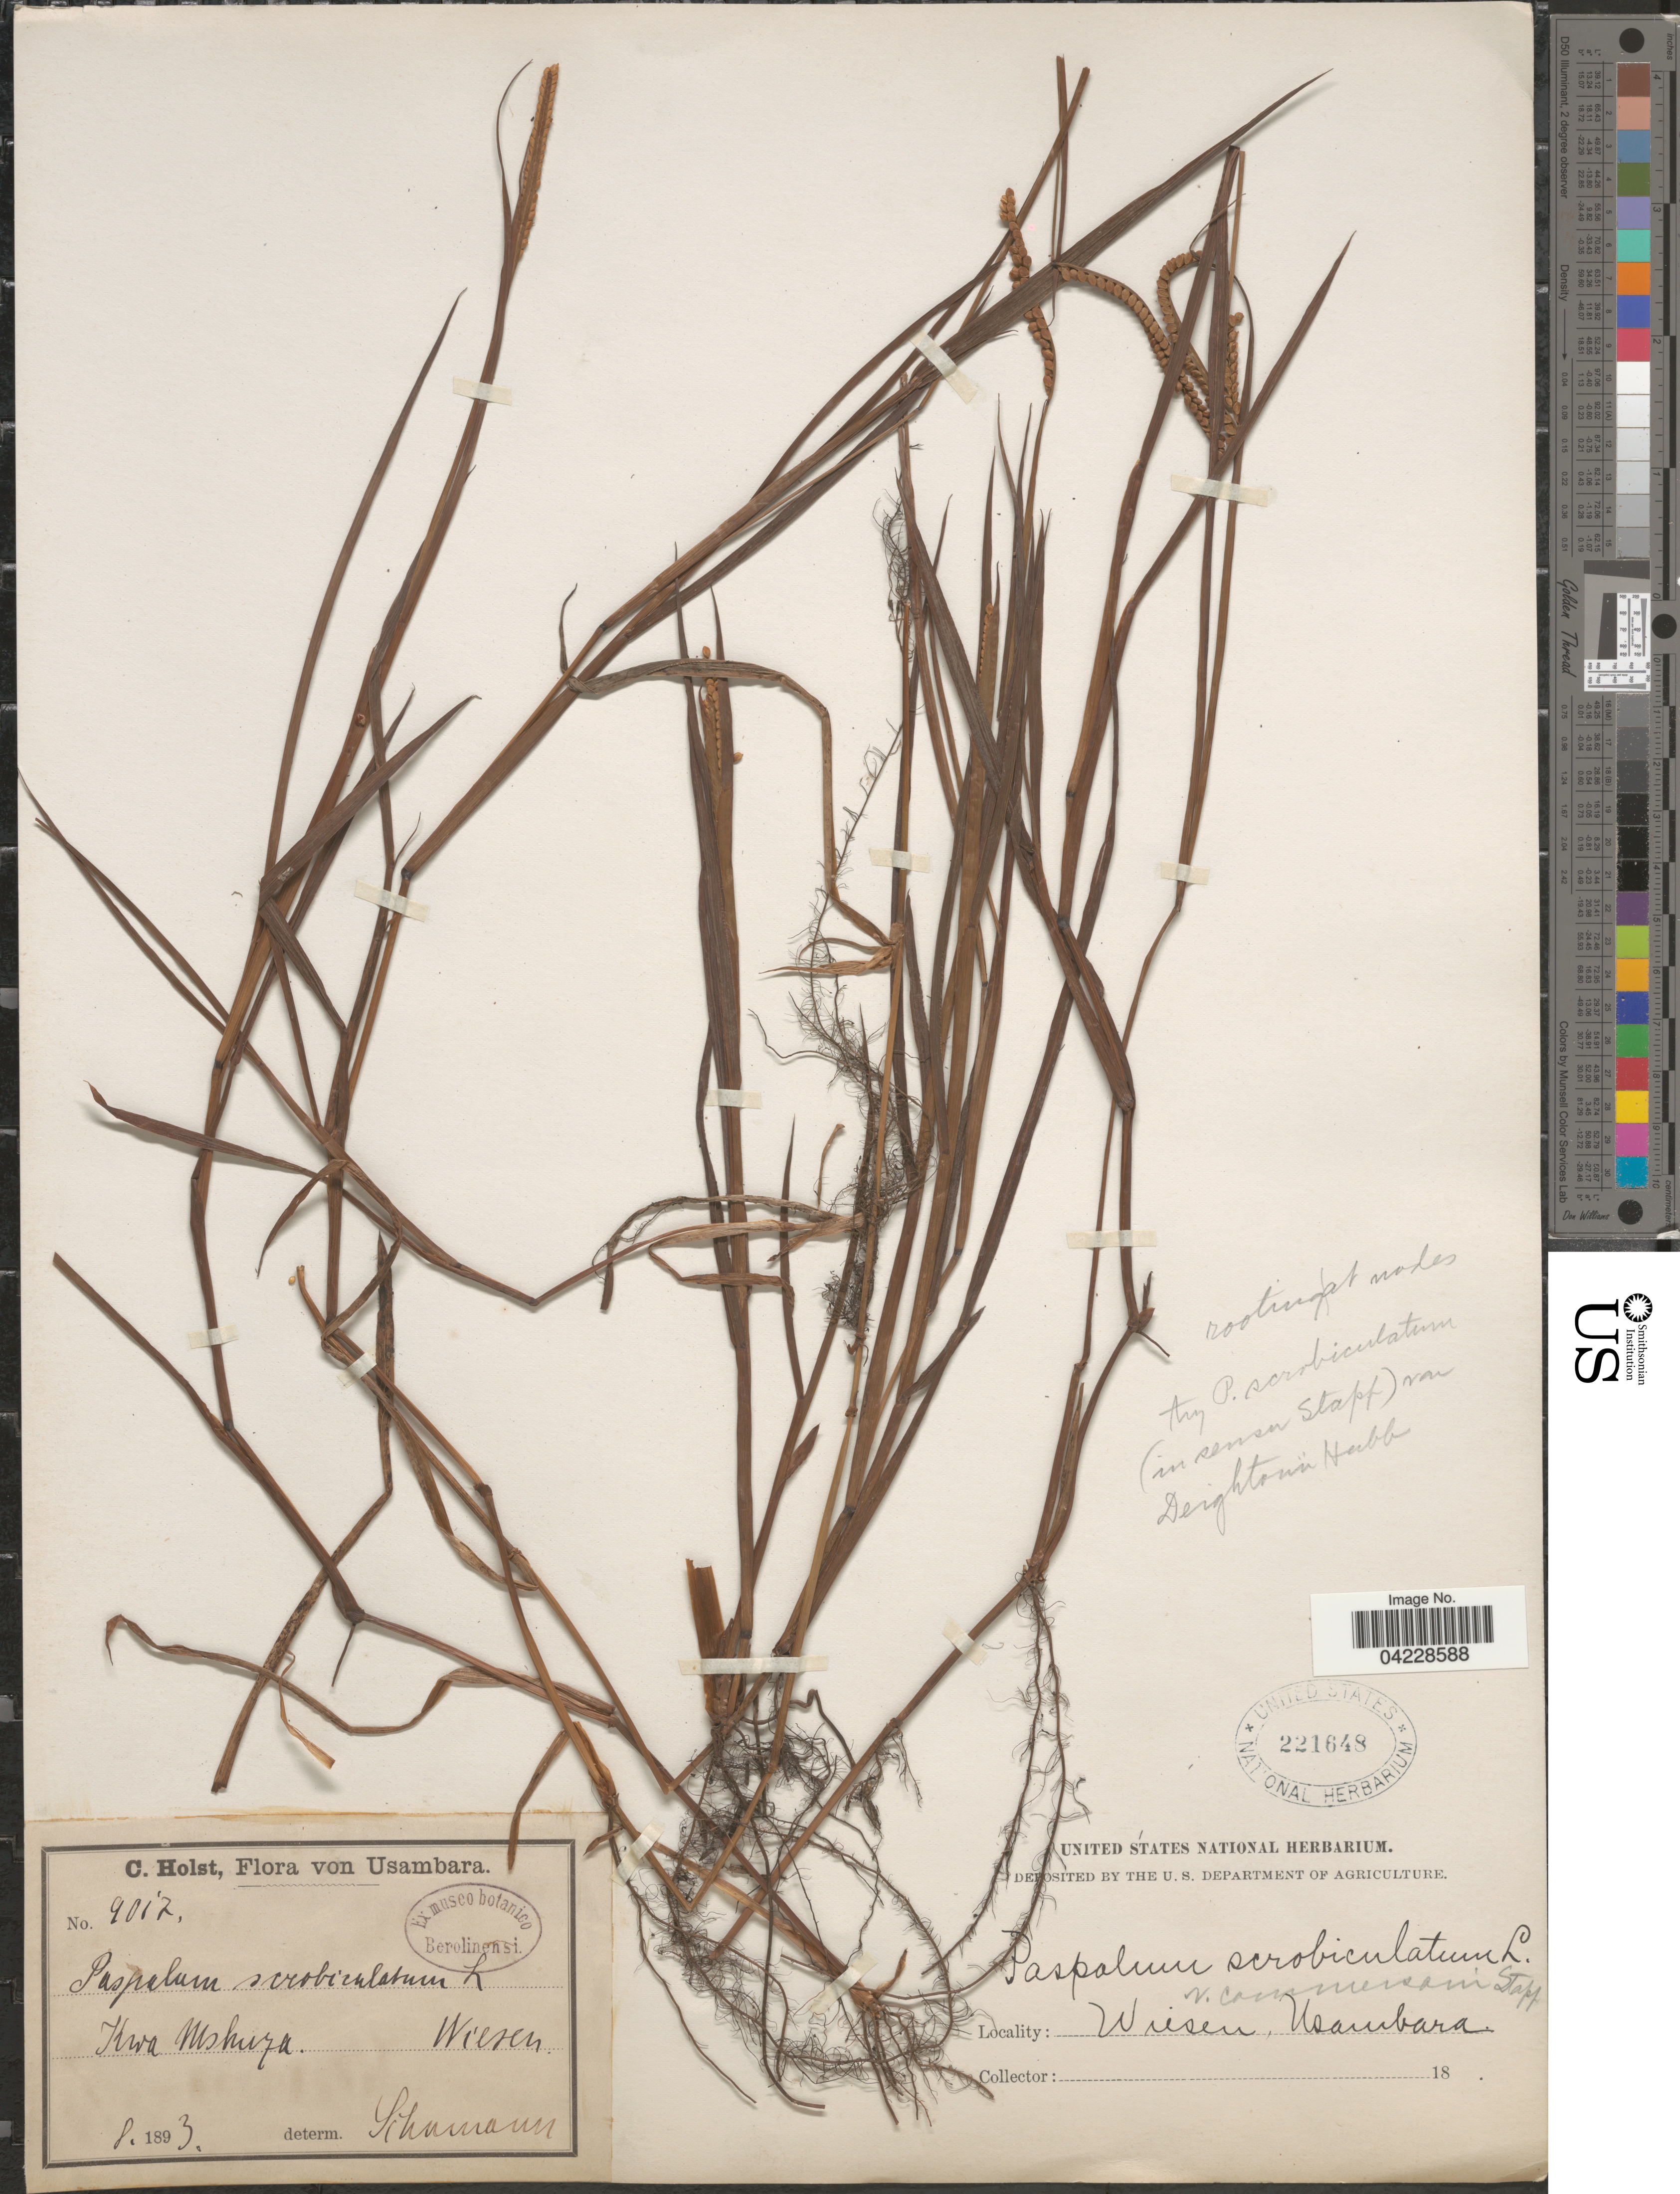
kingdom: Plantae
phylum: Tracheophyta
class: Liliopsida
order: Poales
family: Poaceae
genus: Paspalum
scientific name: Paspalum scrobiculatum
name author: L.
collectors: C. H. Holst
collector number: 9017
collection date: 1893-08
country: Tanzania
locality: Usambara. Kwa Mschuza. Wiesen.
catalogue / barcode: US 221648